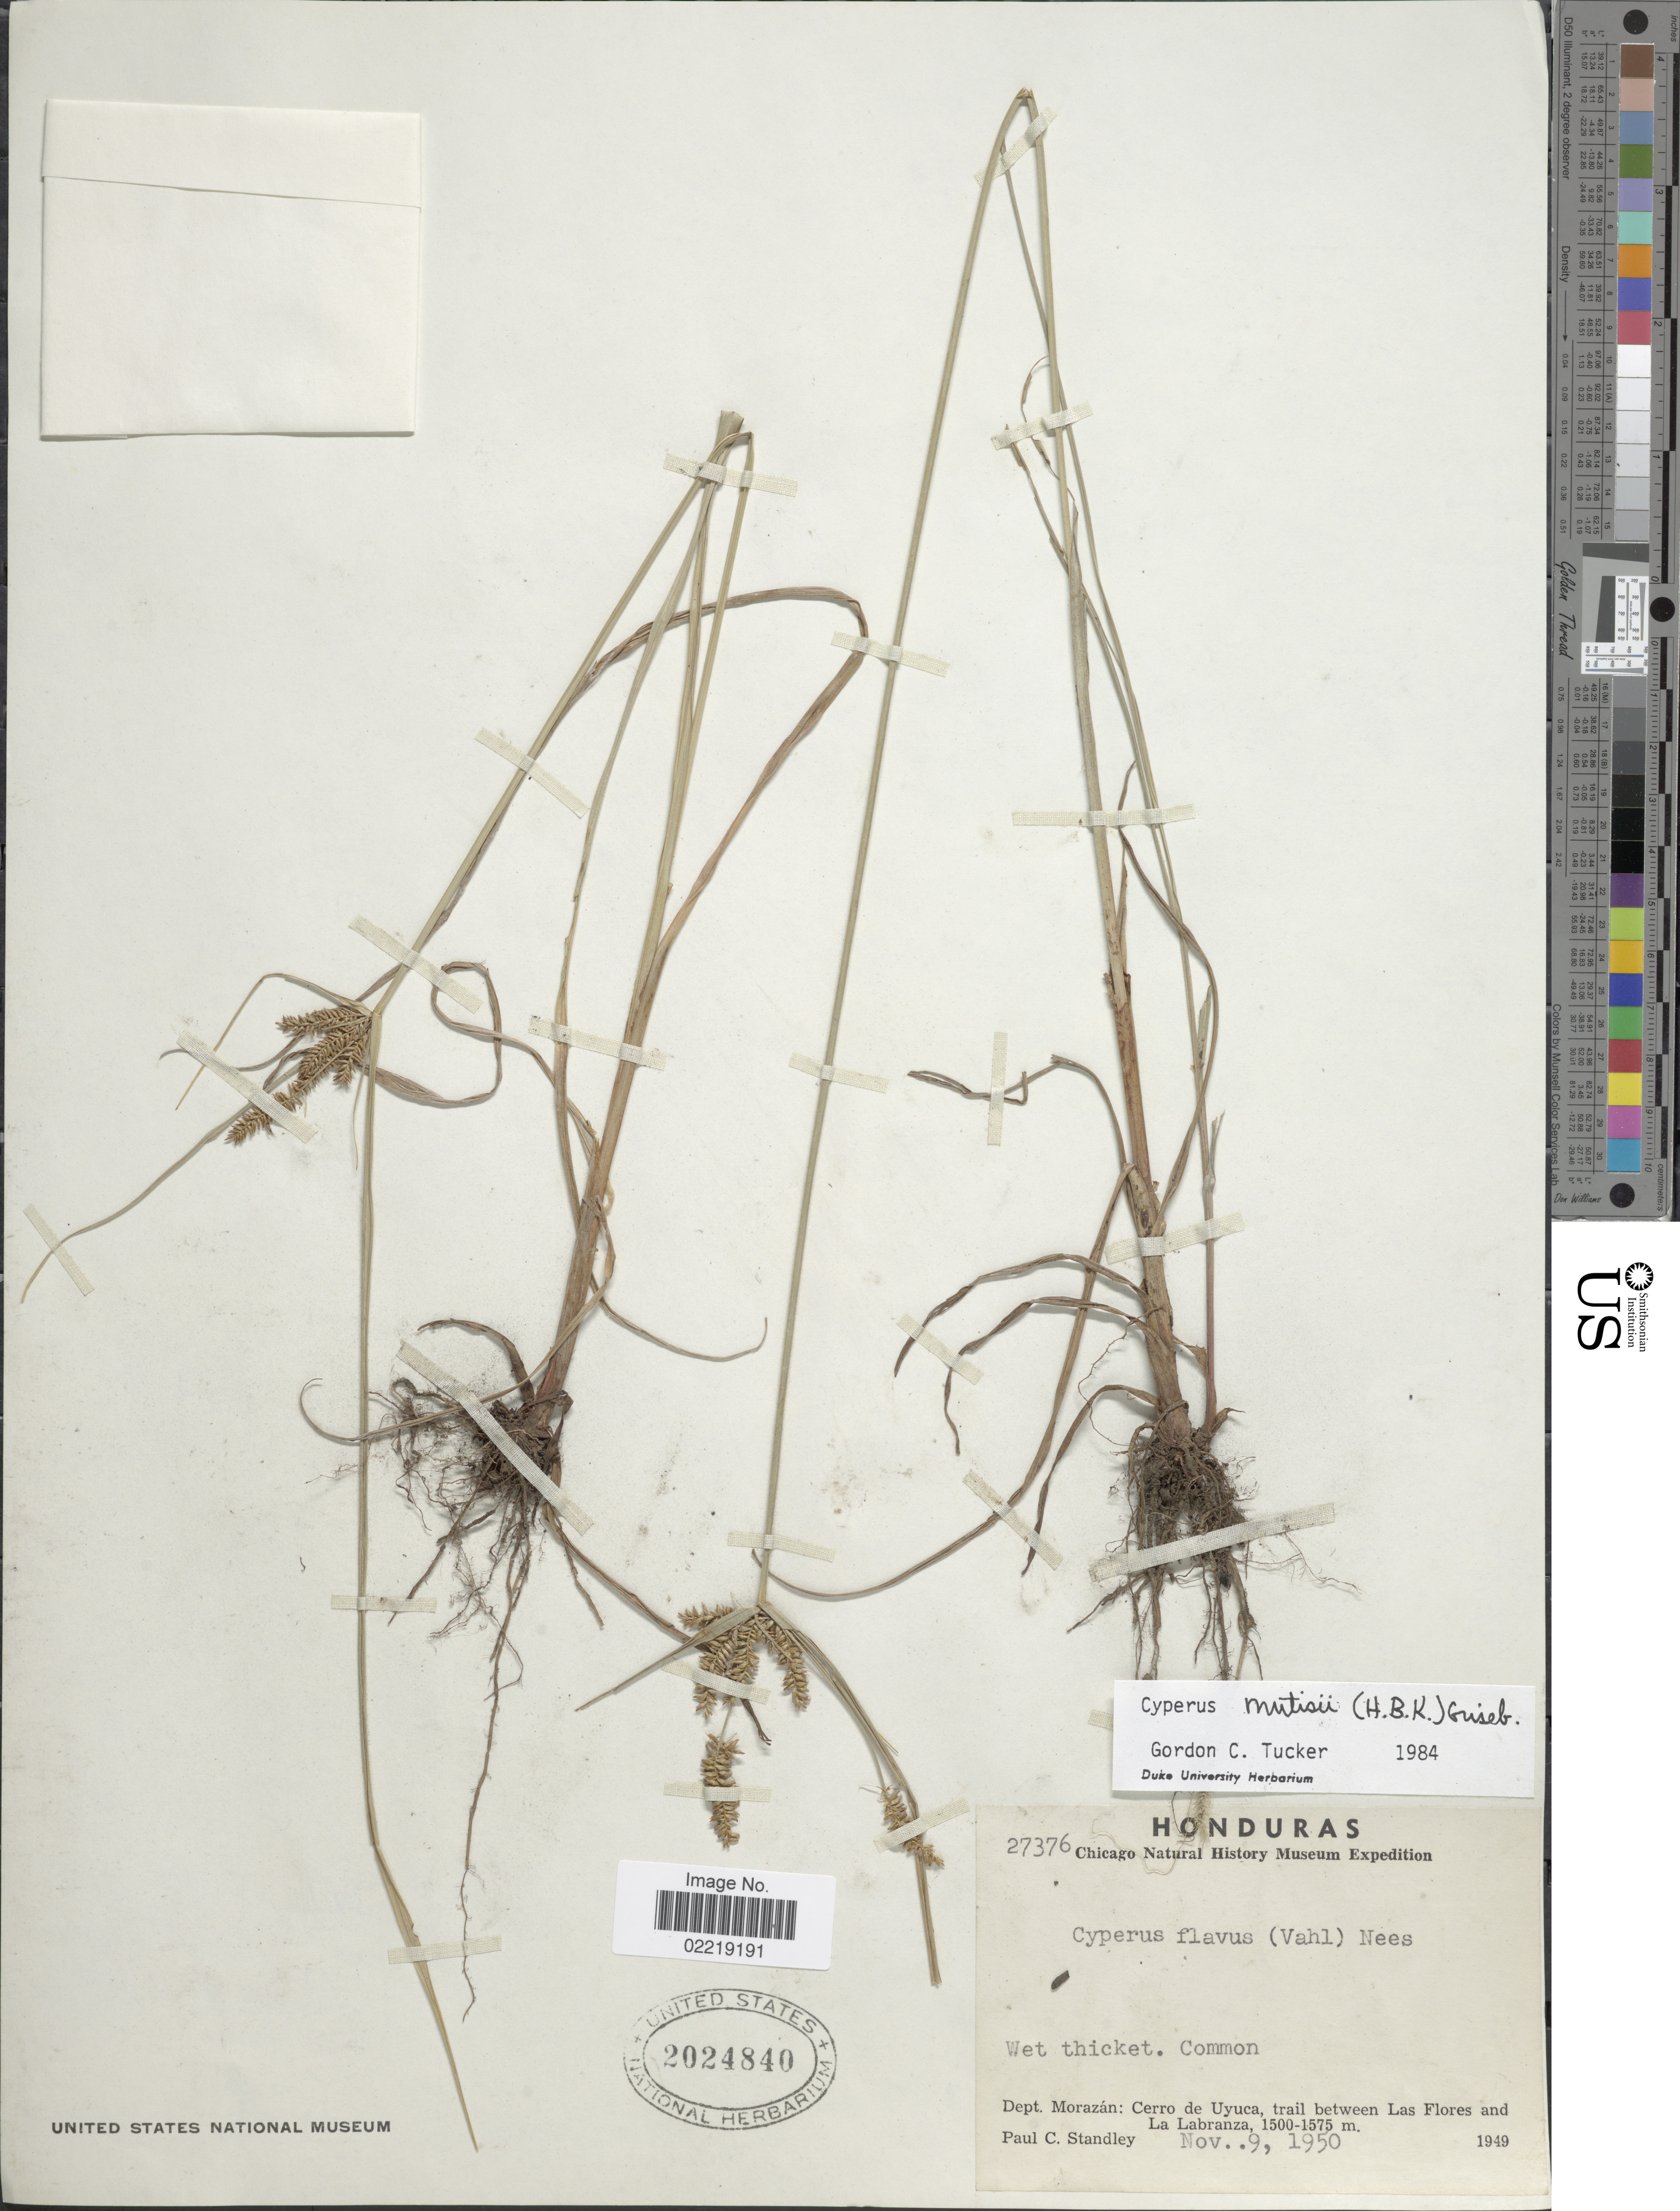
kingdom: Plantae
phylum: Tracheophyta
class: Liliopsida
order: Poales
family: Cyperaceae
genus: Cyperus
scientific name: Cyperus mutisii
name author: (Kunth) Andersson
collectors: P. C. Standley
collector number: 27376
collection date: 1950-11-09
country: Honduras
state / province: Fco. Morazán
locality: Dept. Morazan: Cerro de Uyuca, trail between Las Flores and La Labranza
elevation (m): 1500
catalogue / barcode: US 2024840